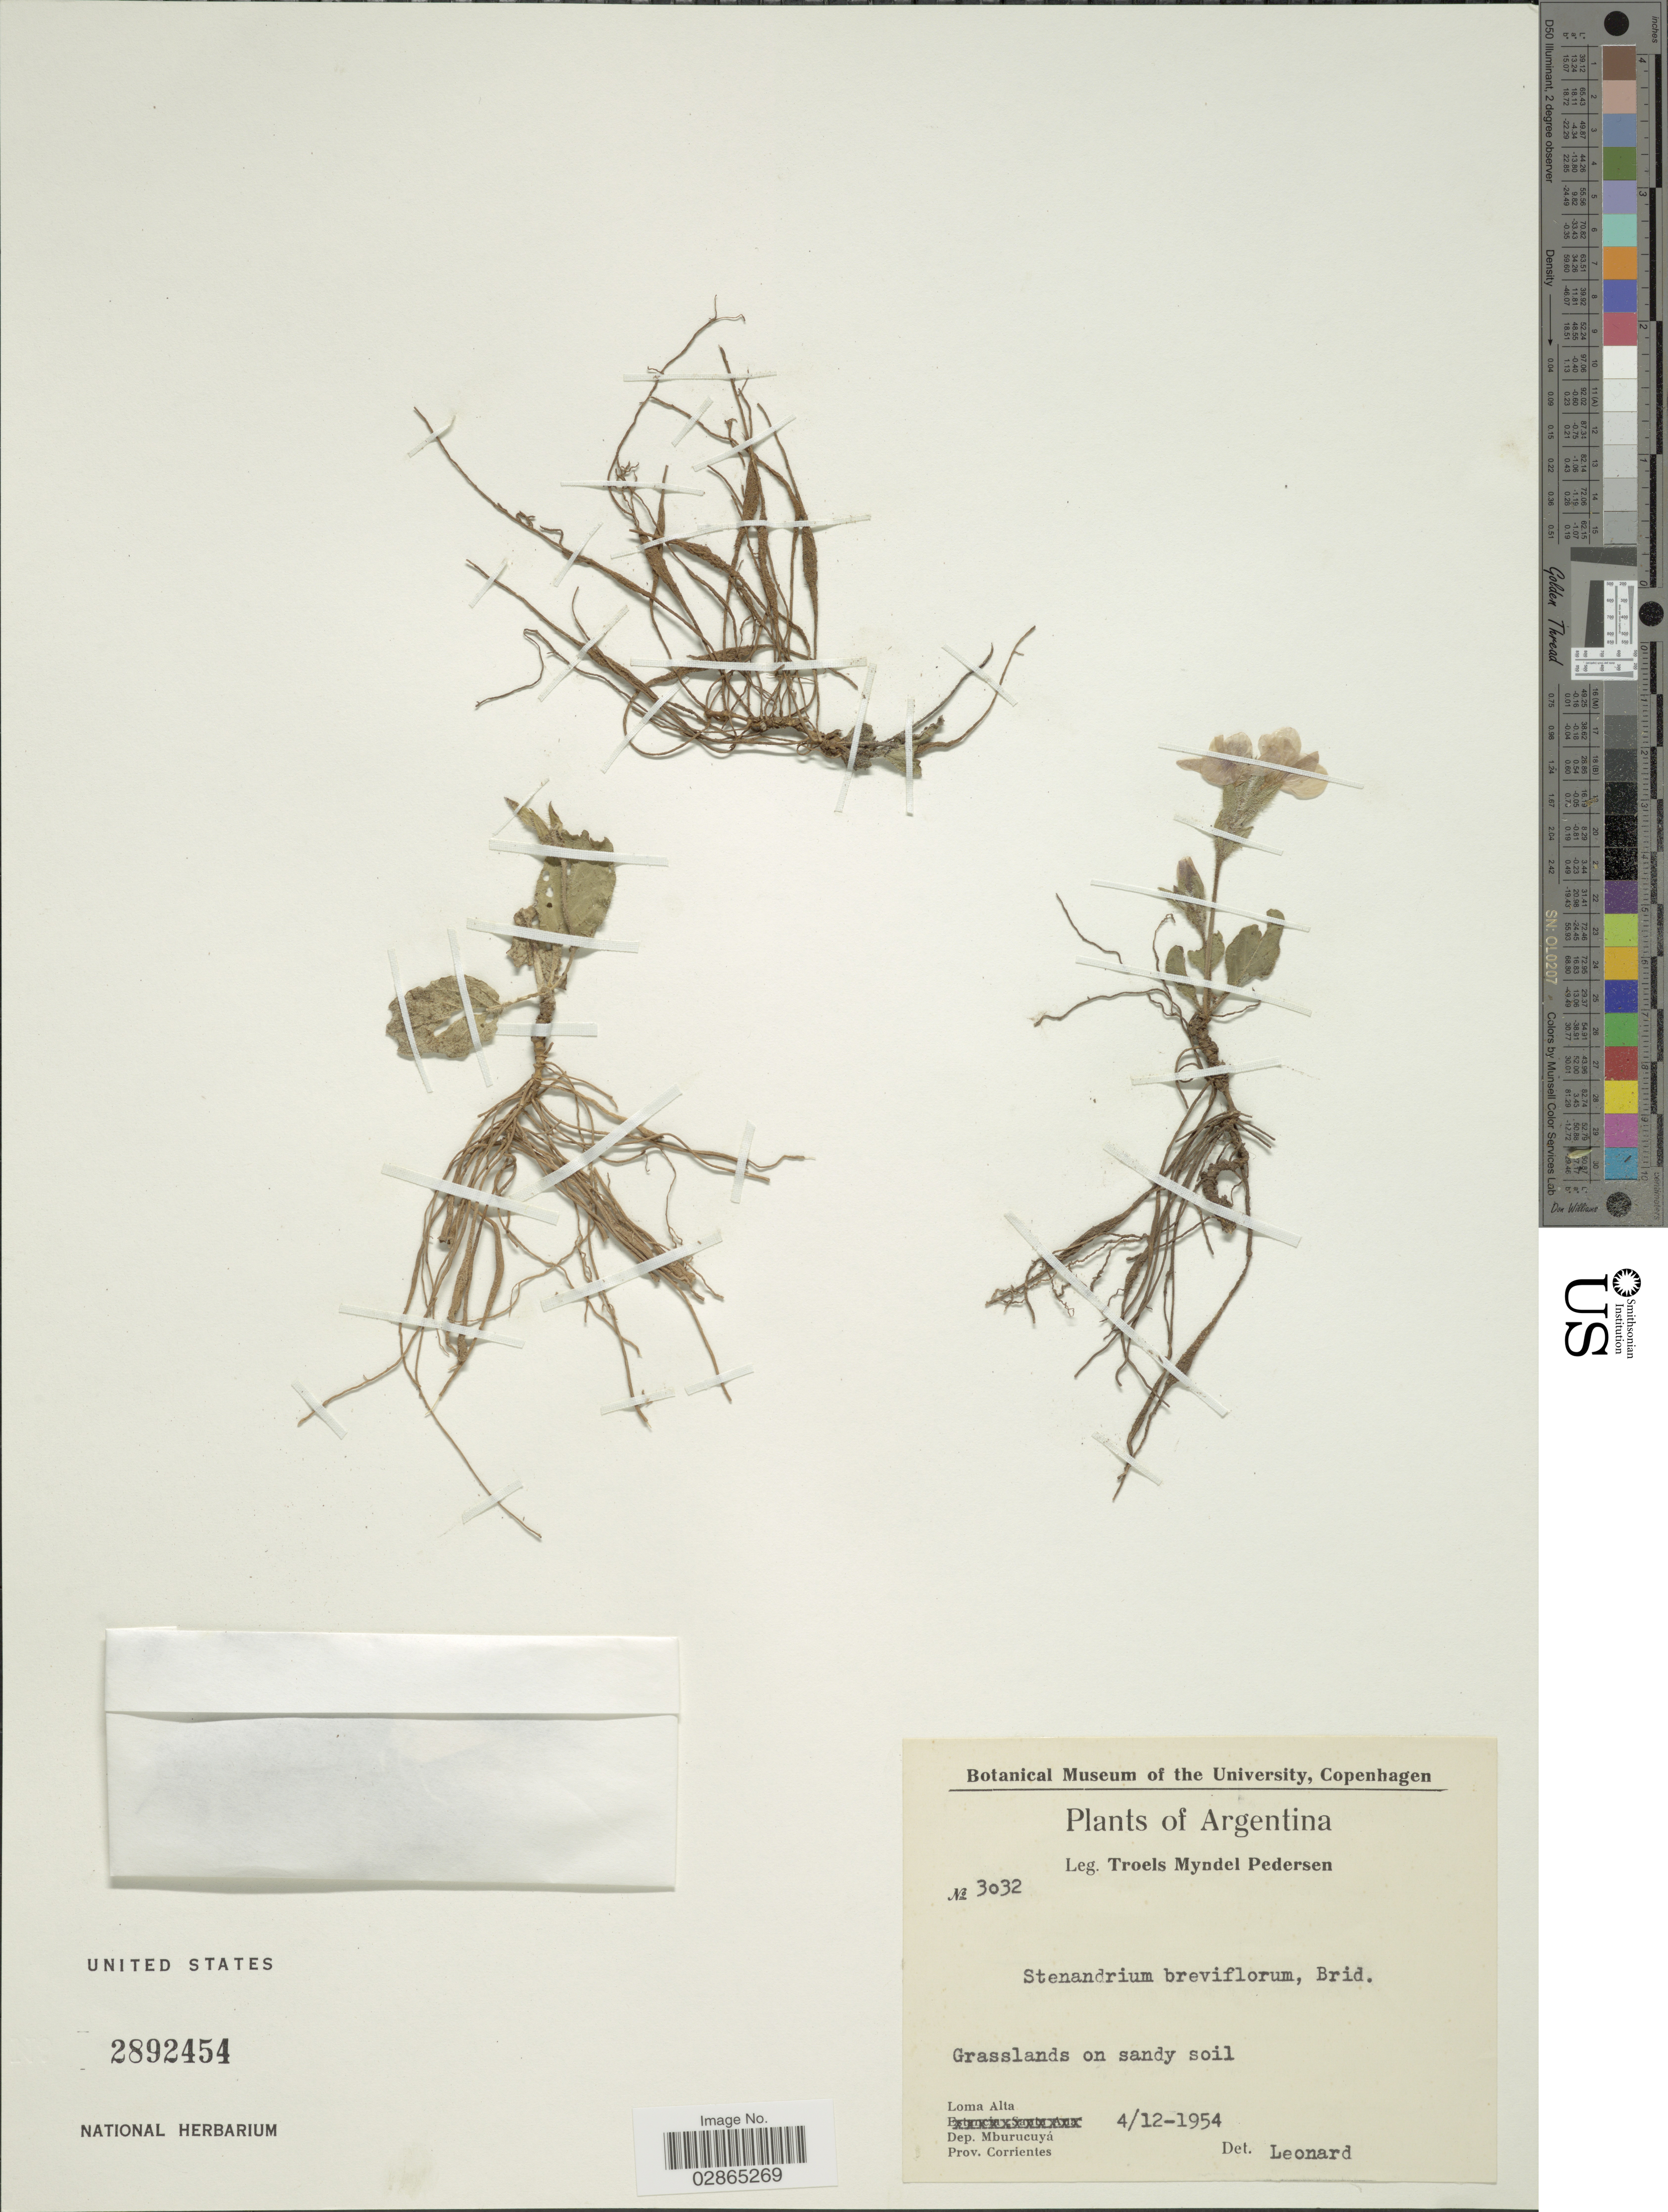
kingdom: Plantae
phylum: Tracheophyta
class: Magnoliopsida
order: Lamiales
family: Acanthaceae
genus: Stenandrium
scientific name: Stenandrium dulce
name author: (Cav.) Nees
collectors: T. Pederson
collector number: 3032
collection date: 1954-12-04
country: Argentina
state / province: Corrientes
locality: Loma Alta, Dep. Mburucuyá, Prov. Corrientes.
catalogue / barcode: US 2892454